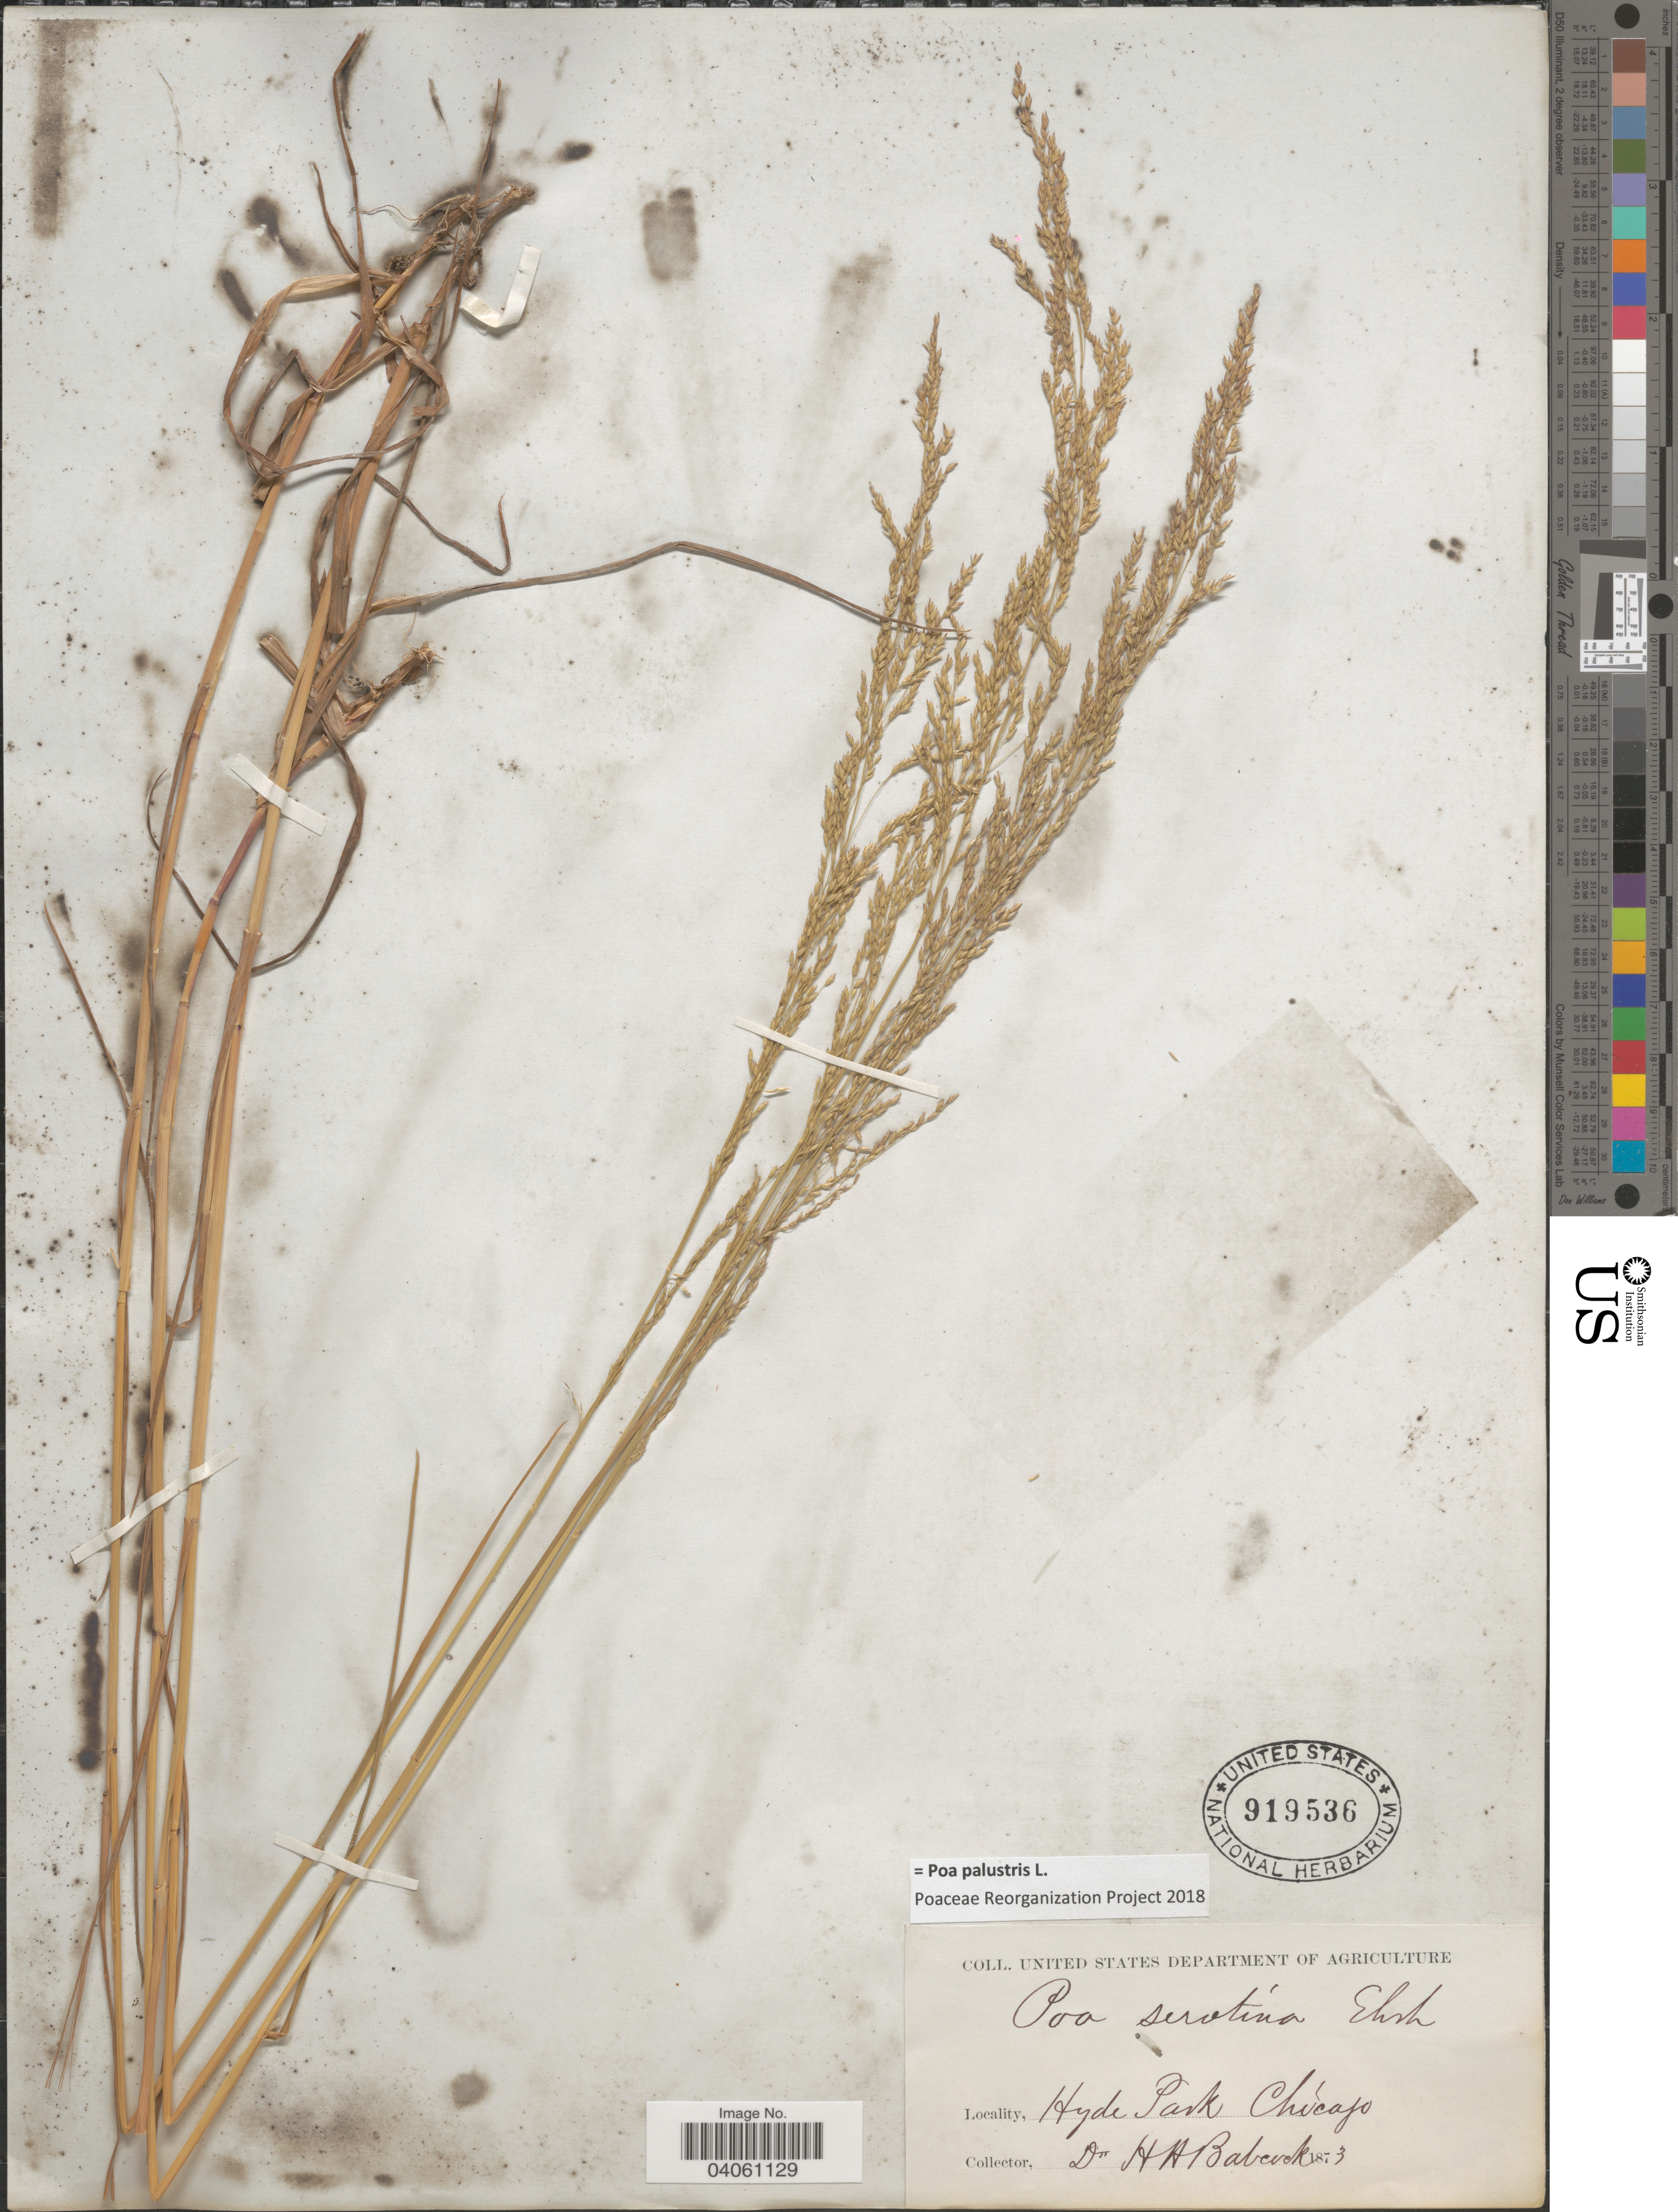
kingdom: Plantae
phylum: Tracheophyta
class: Liliopsida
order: Poales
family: Poaceae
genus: Poa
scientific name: Poa palustris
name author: L.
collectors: H. Babcock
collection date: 1873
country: United States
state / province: Illinois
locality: Hyde Park, Chicago.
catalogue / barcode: US 919536